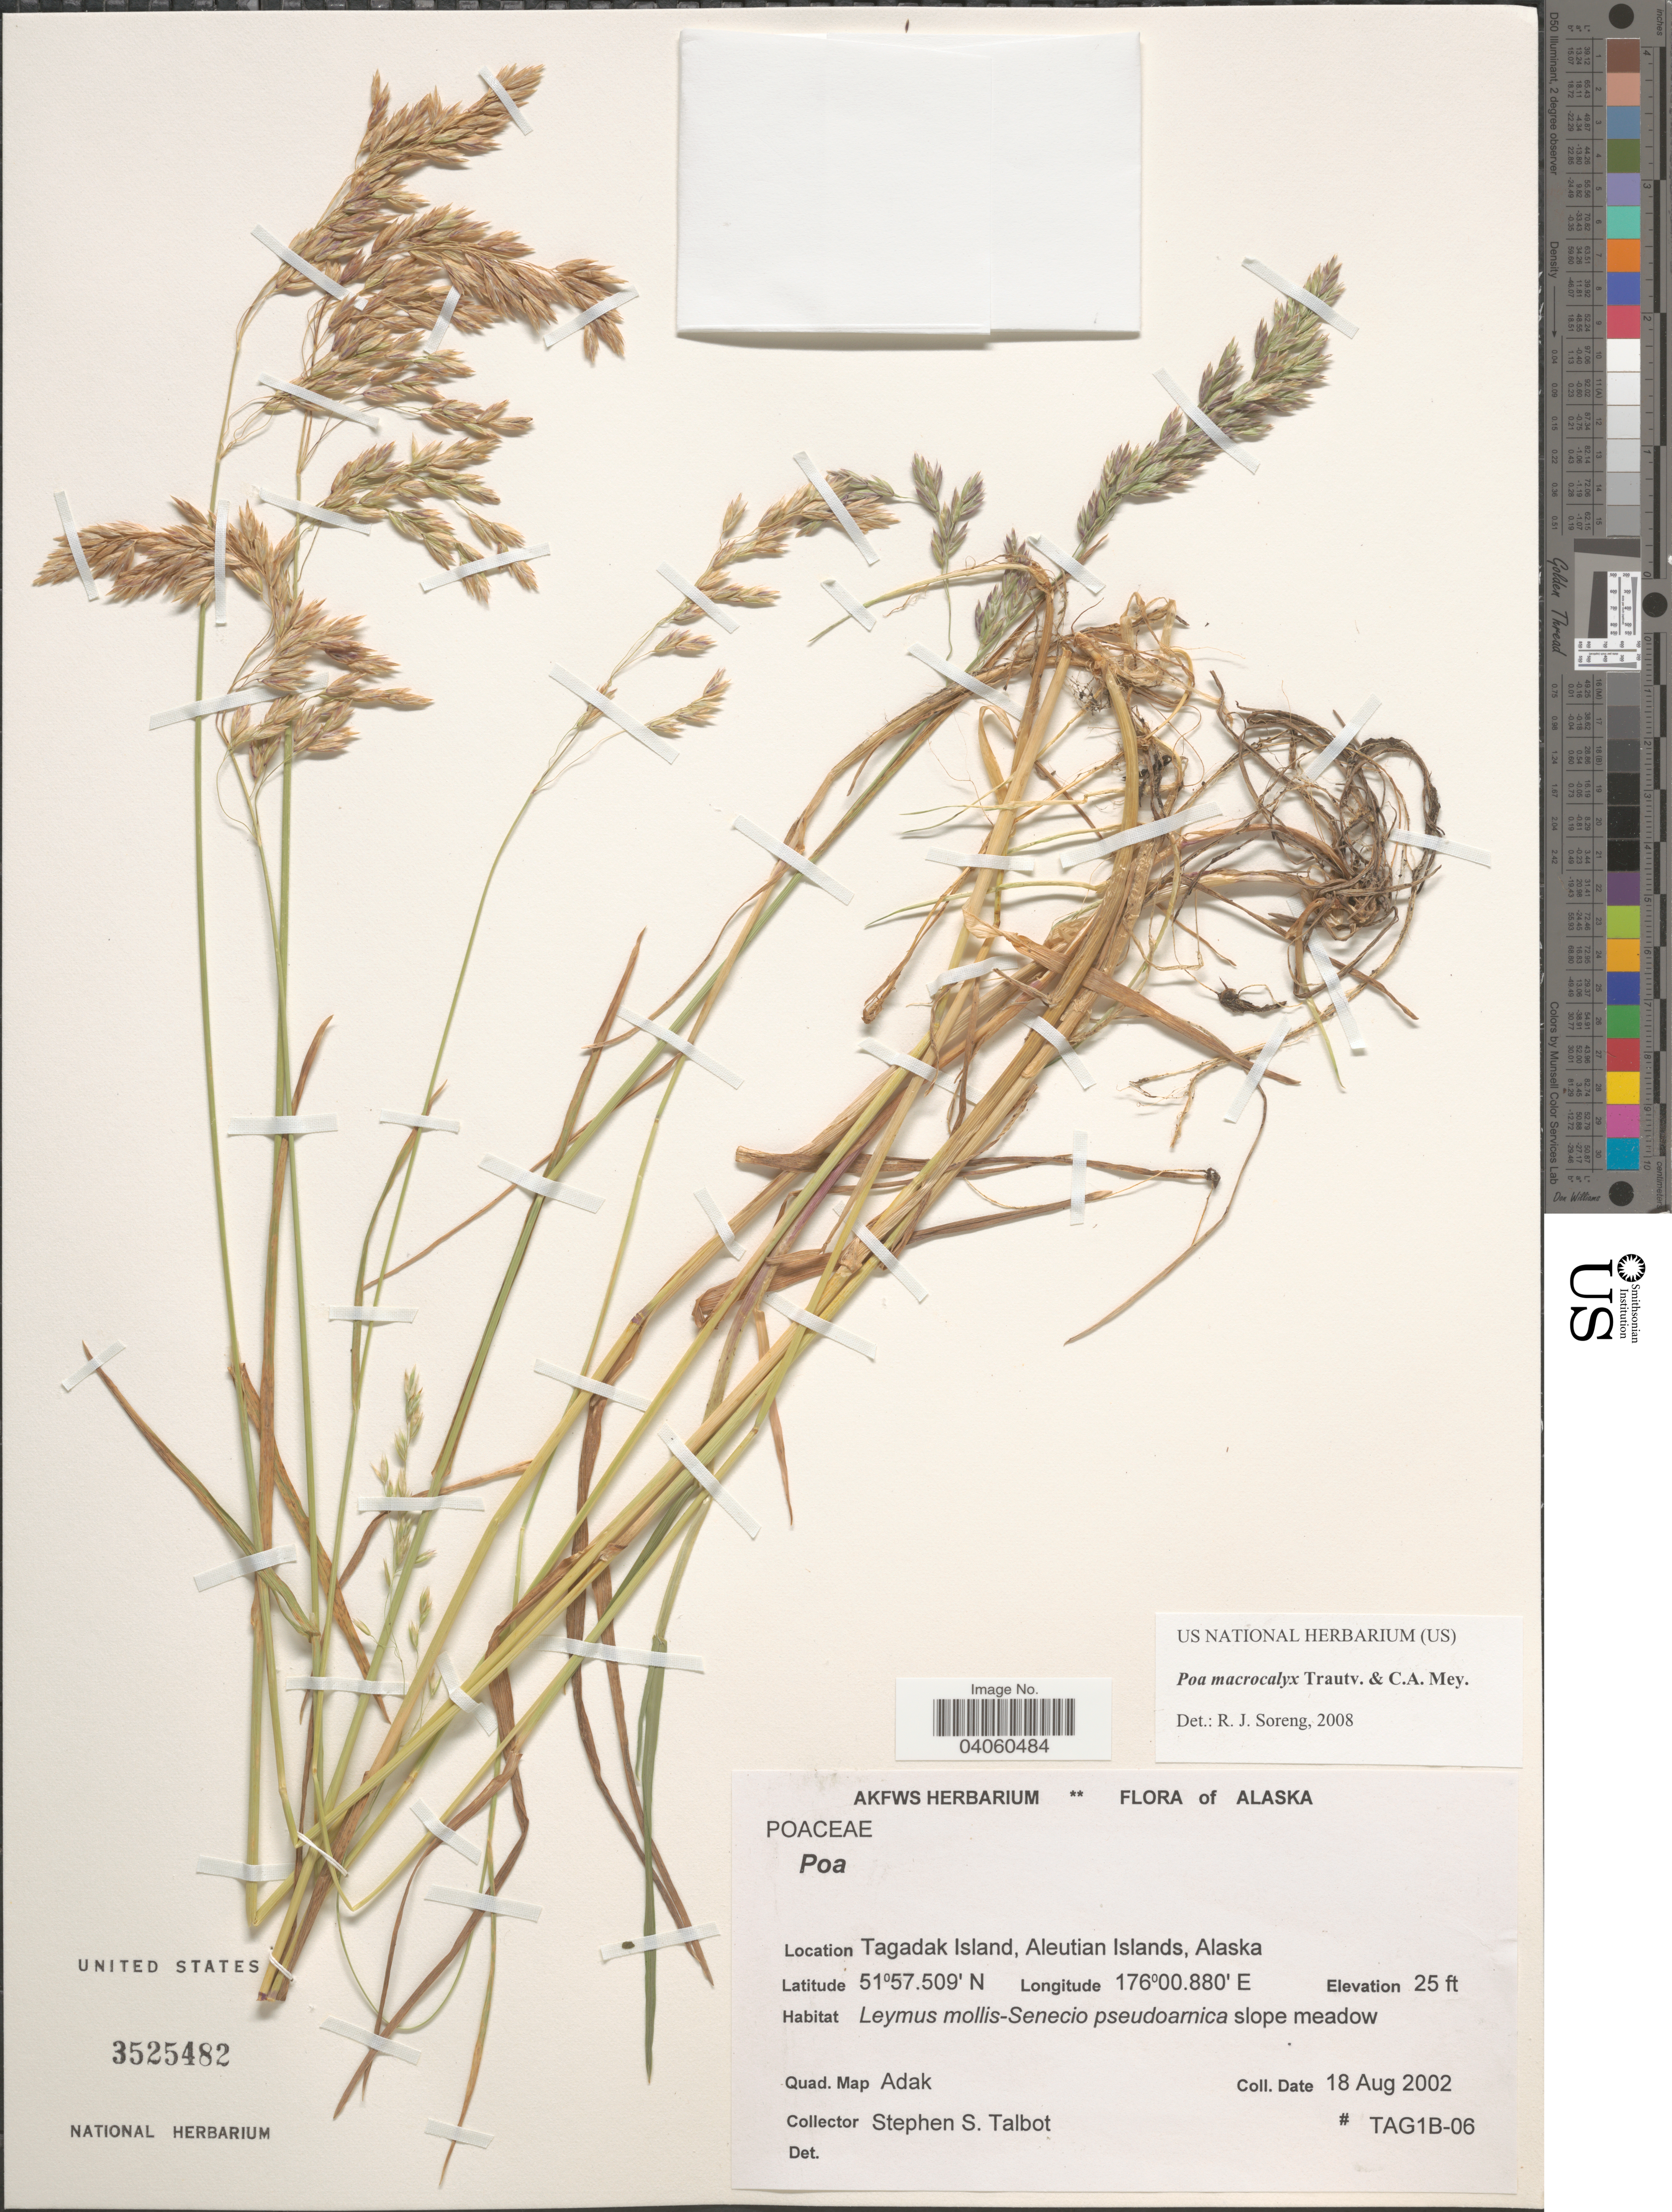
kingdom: Plantae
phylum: Tracheophyta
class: Liliopsida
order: Poales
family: Poaceae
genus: Poa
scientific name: Poa macrocalyx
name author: Trautv. & C.A. Mey.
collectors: S. S. Talbot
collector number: TAG1B-06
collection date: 2002-08-18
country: United States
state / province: Alaska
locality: Tagadak Island, Aleutian Islands. Quad. Map Adak.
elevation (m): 8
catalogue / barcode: US 3525482